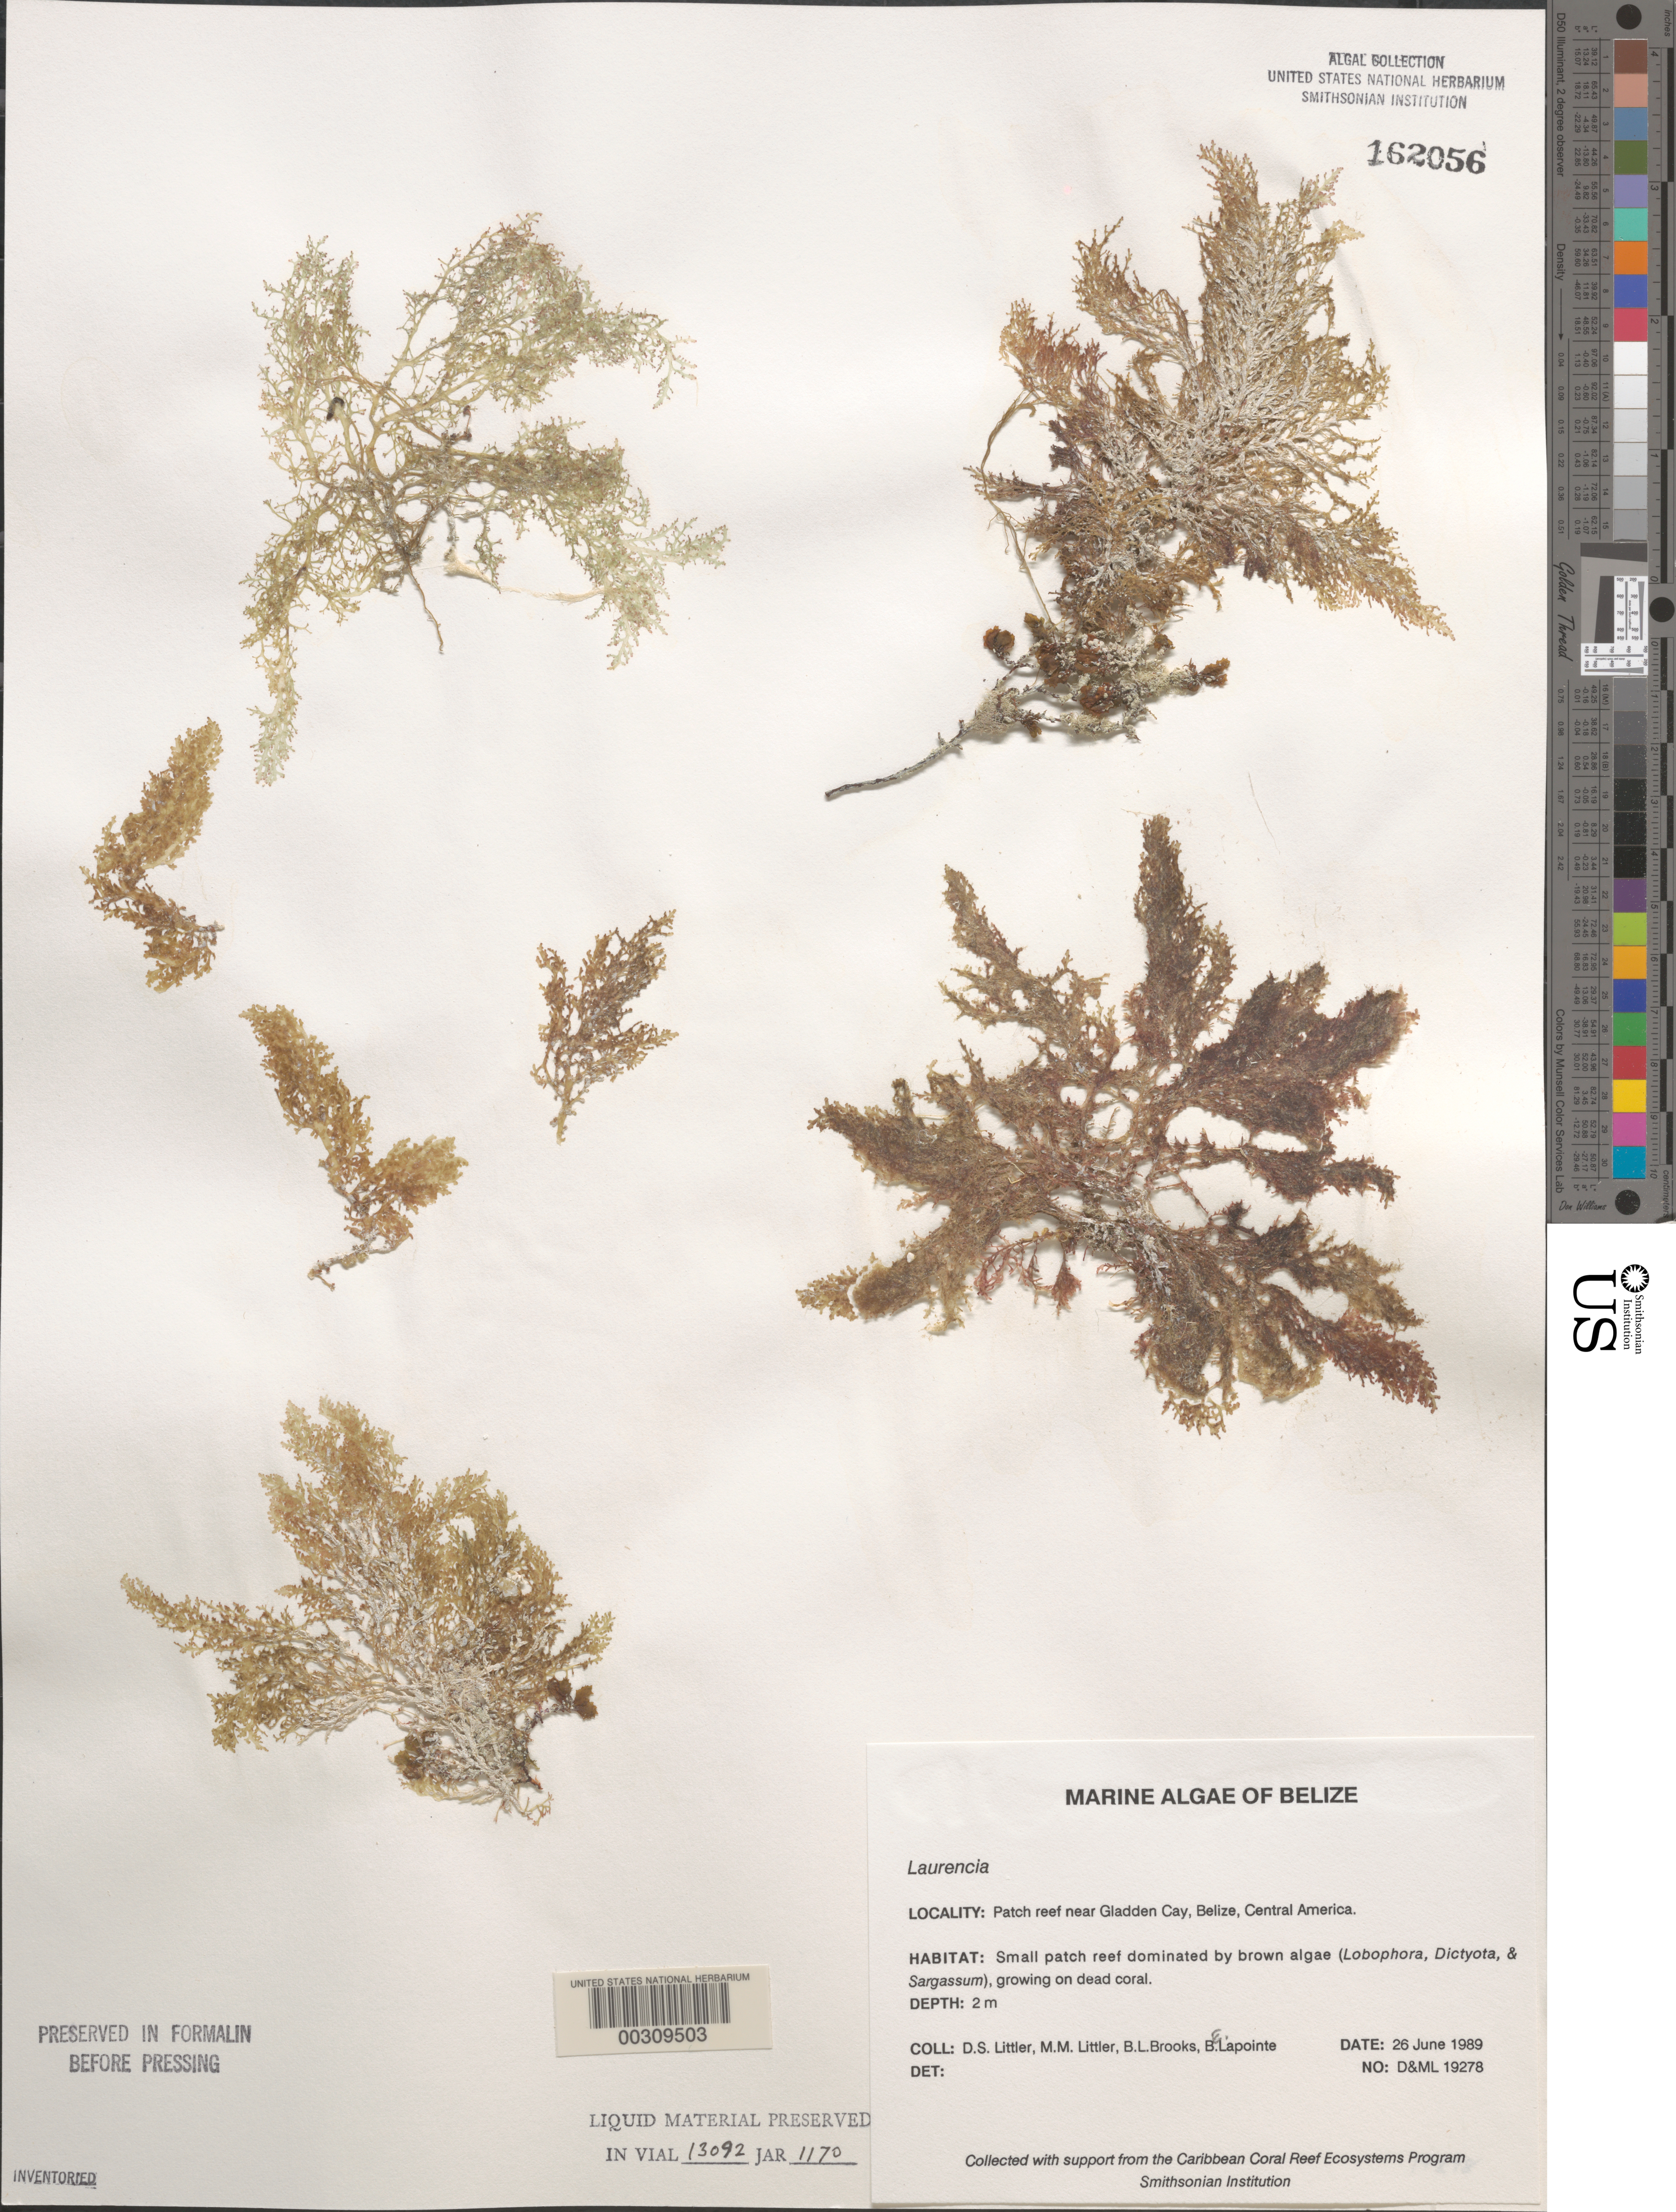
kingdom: Plantae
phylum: Rhodophyta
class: Florideophyceae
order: Ceramiales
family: Rhodomelaceae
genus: Laurencia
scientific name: Laurencia sp.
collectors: D. S. Littler, M. M. Littler, B. Brooks & B. Lapointe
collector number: D&ML 19278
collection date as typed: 26 Jun 1989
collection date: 1989-06-26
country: Belize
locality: Patch reef near Gladden Cay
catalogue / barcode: US 162056